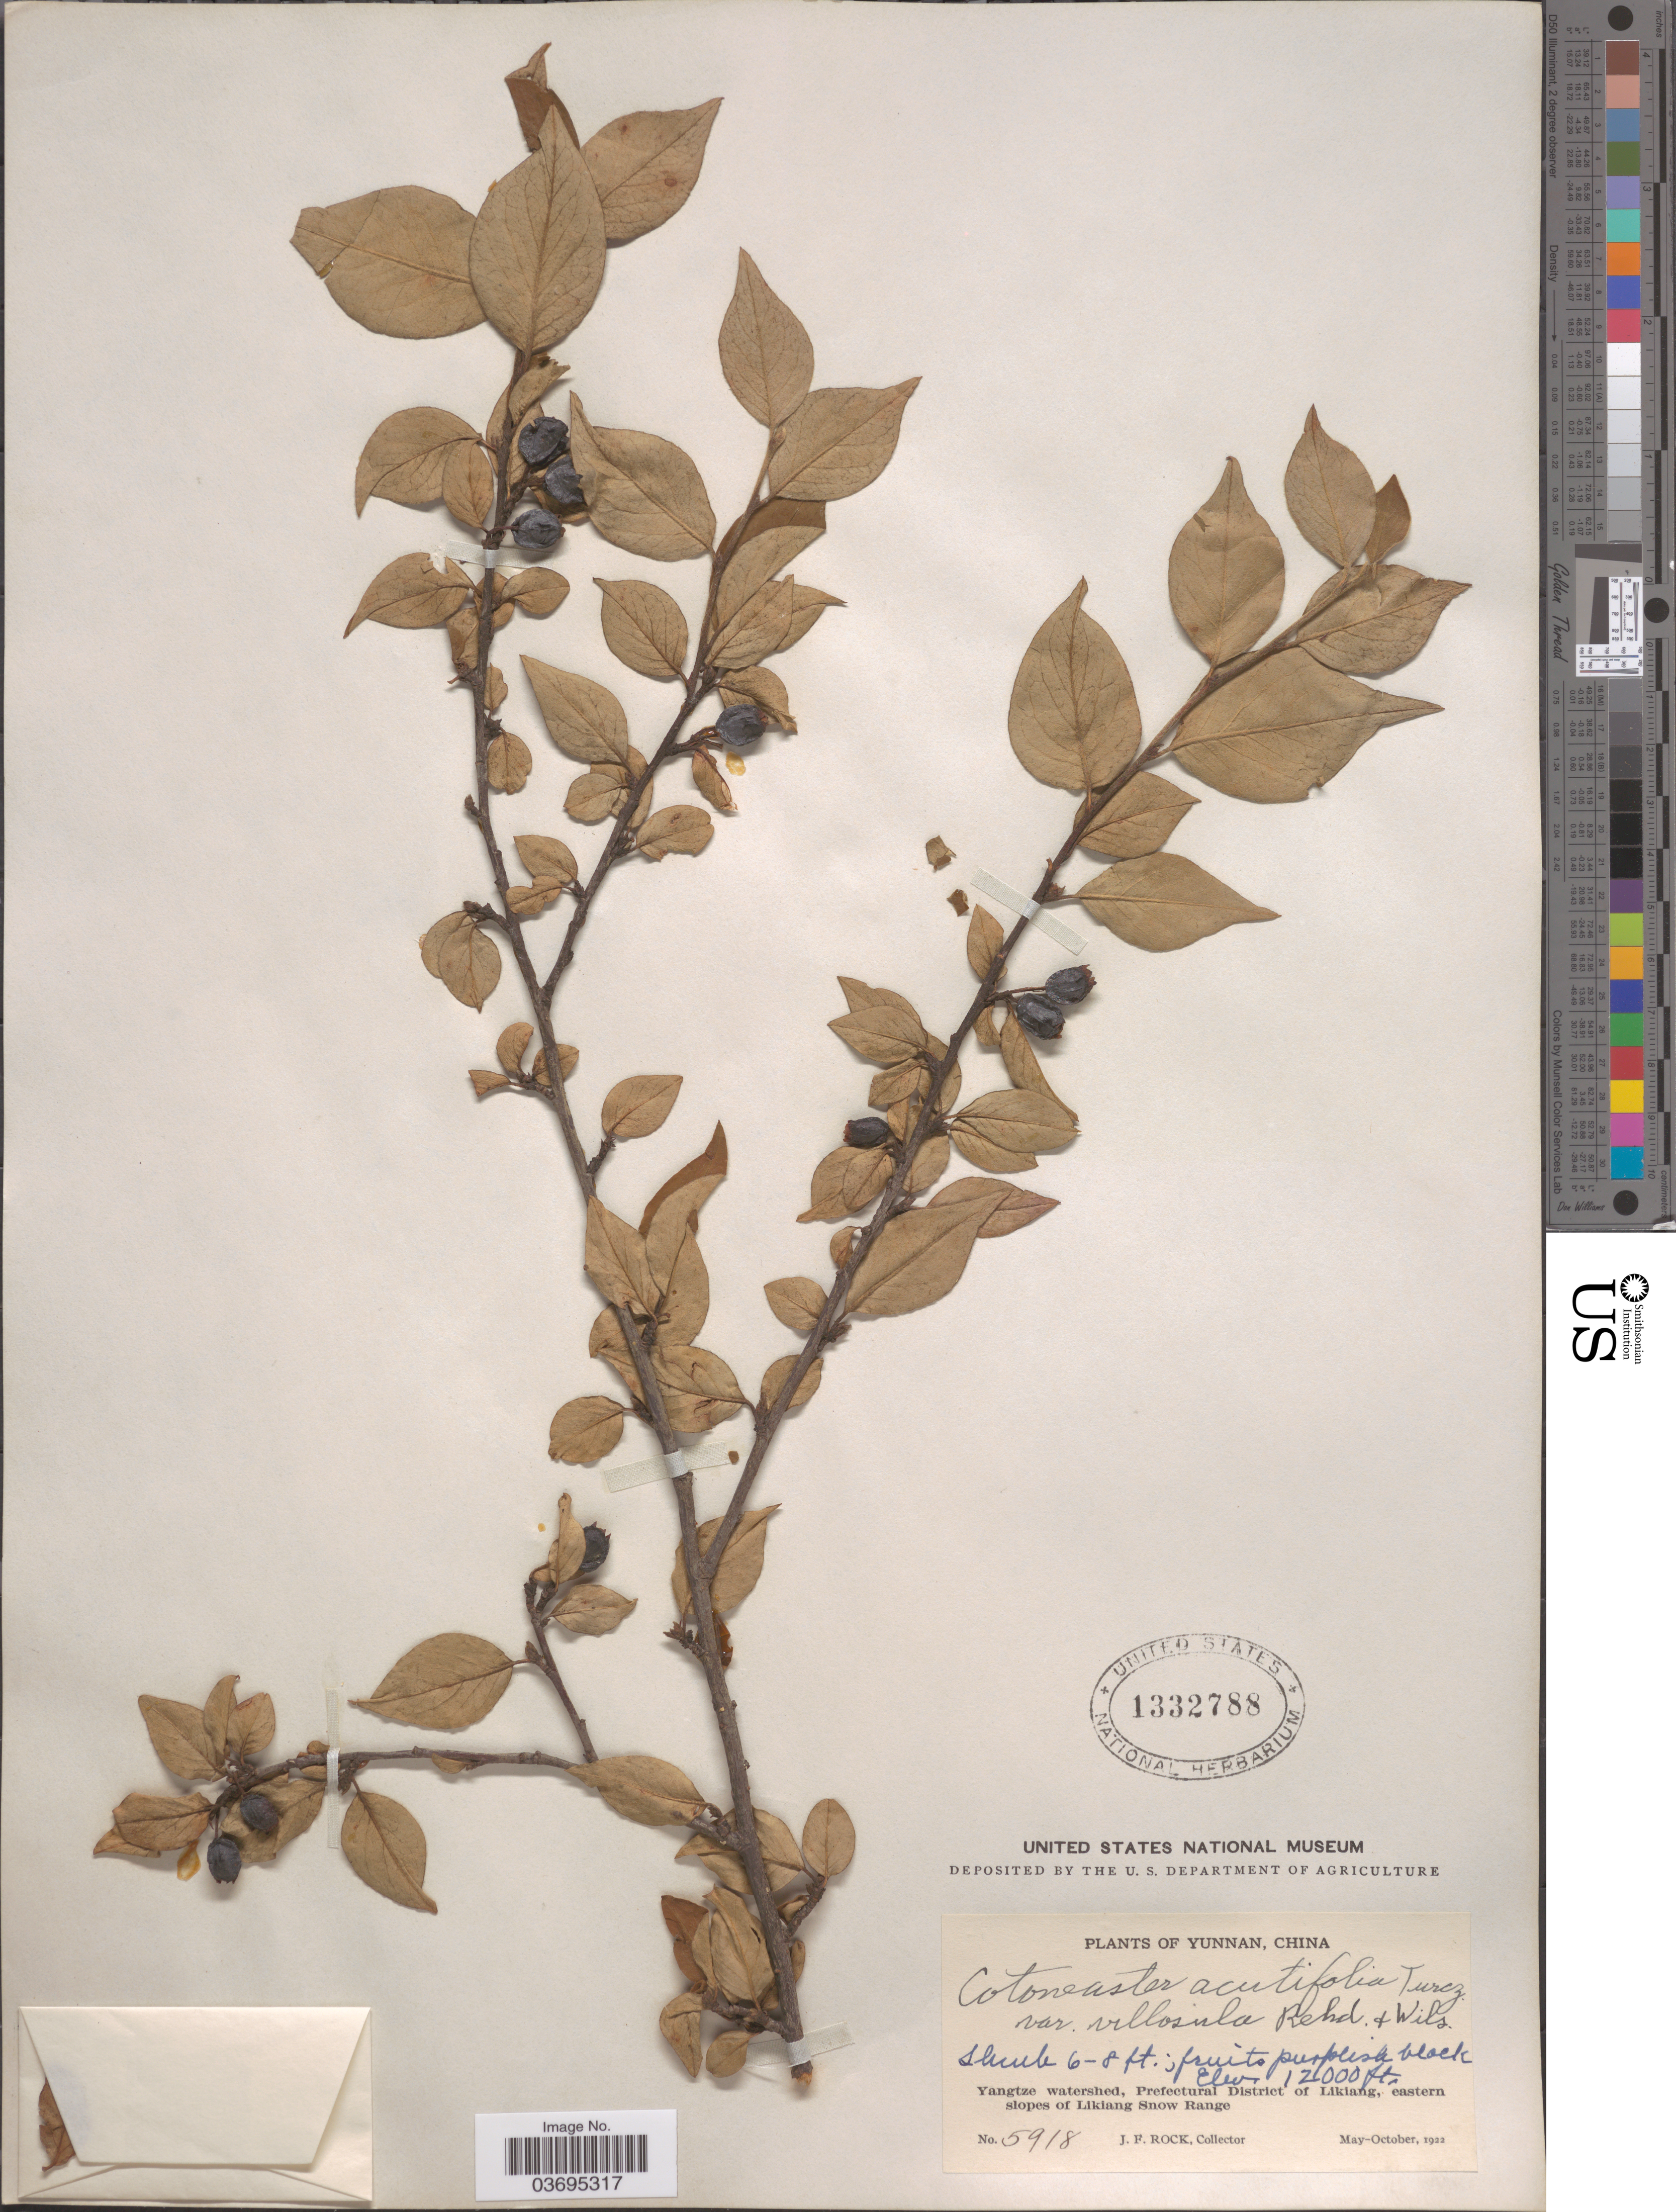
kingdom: Plantae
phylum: Tracheophyta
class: Magnoliopsida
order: Rosales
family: Rosaceae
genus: Cotoneaster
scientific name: Cotoneaster acutifolius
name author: Turcz.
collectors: J. Rock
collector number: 5918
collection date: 1922-05/1922-10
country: China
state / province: Yunnan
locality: Yangtze watershed, Prefectural District of Likiang, eastern slopes of Likiang Snow Range.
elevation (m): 3658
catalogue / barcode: US 1332788